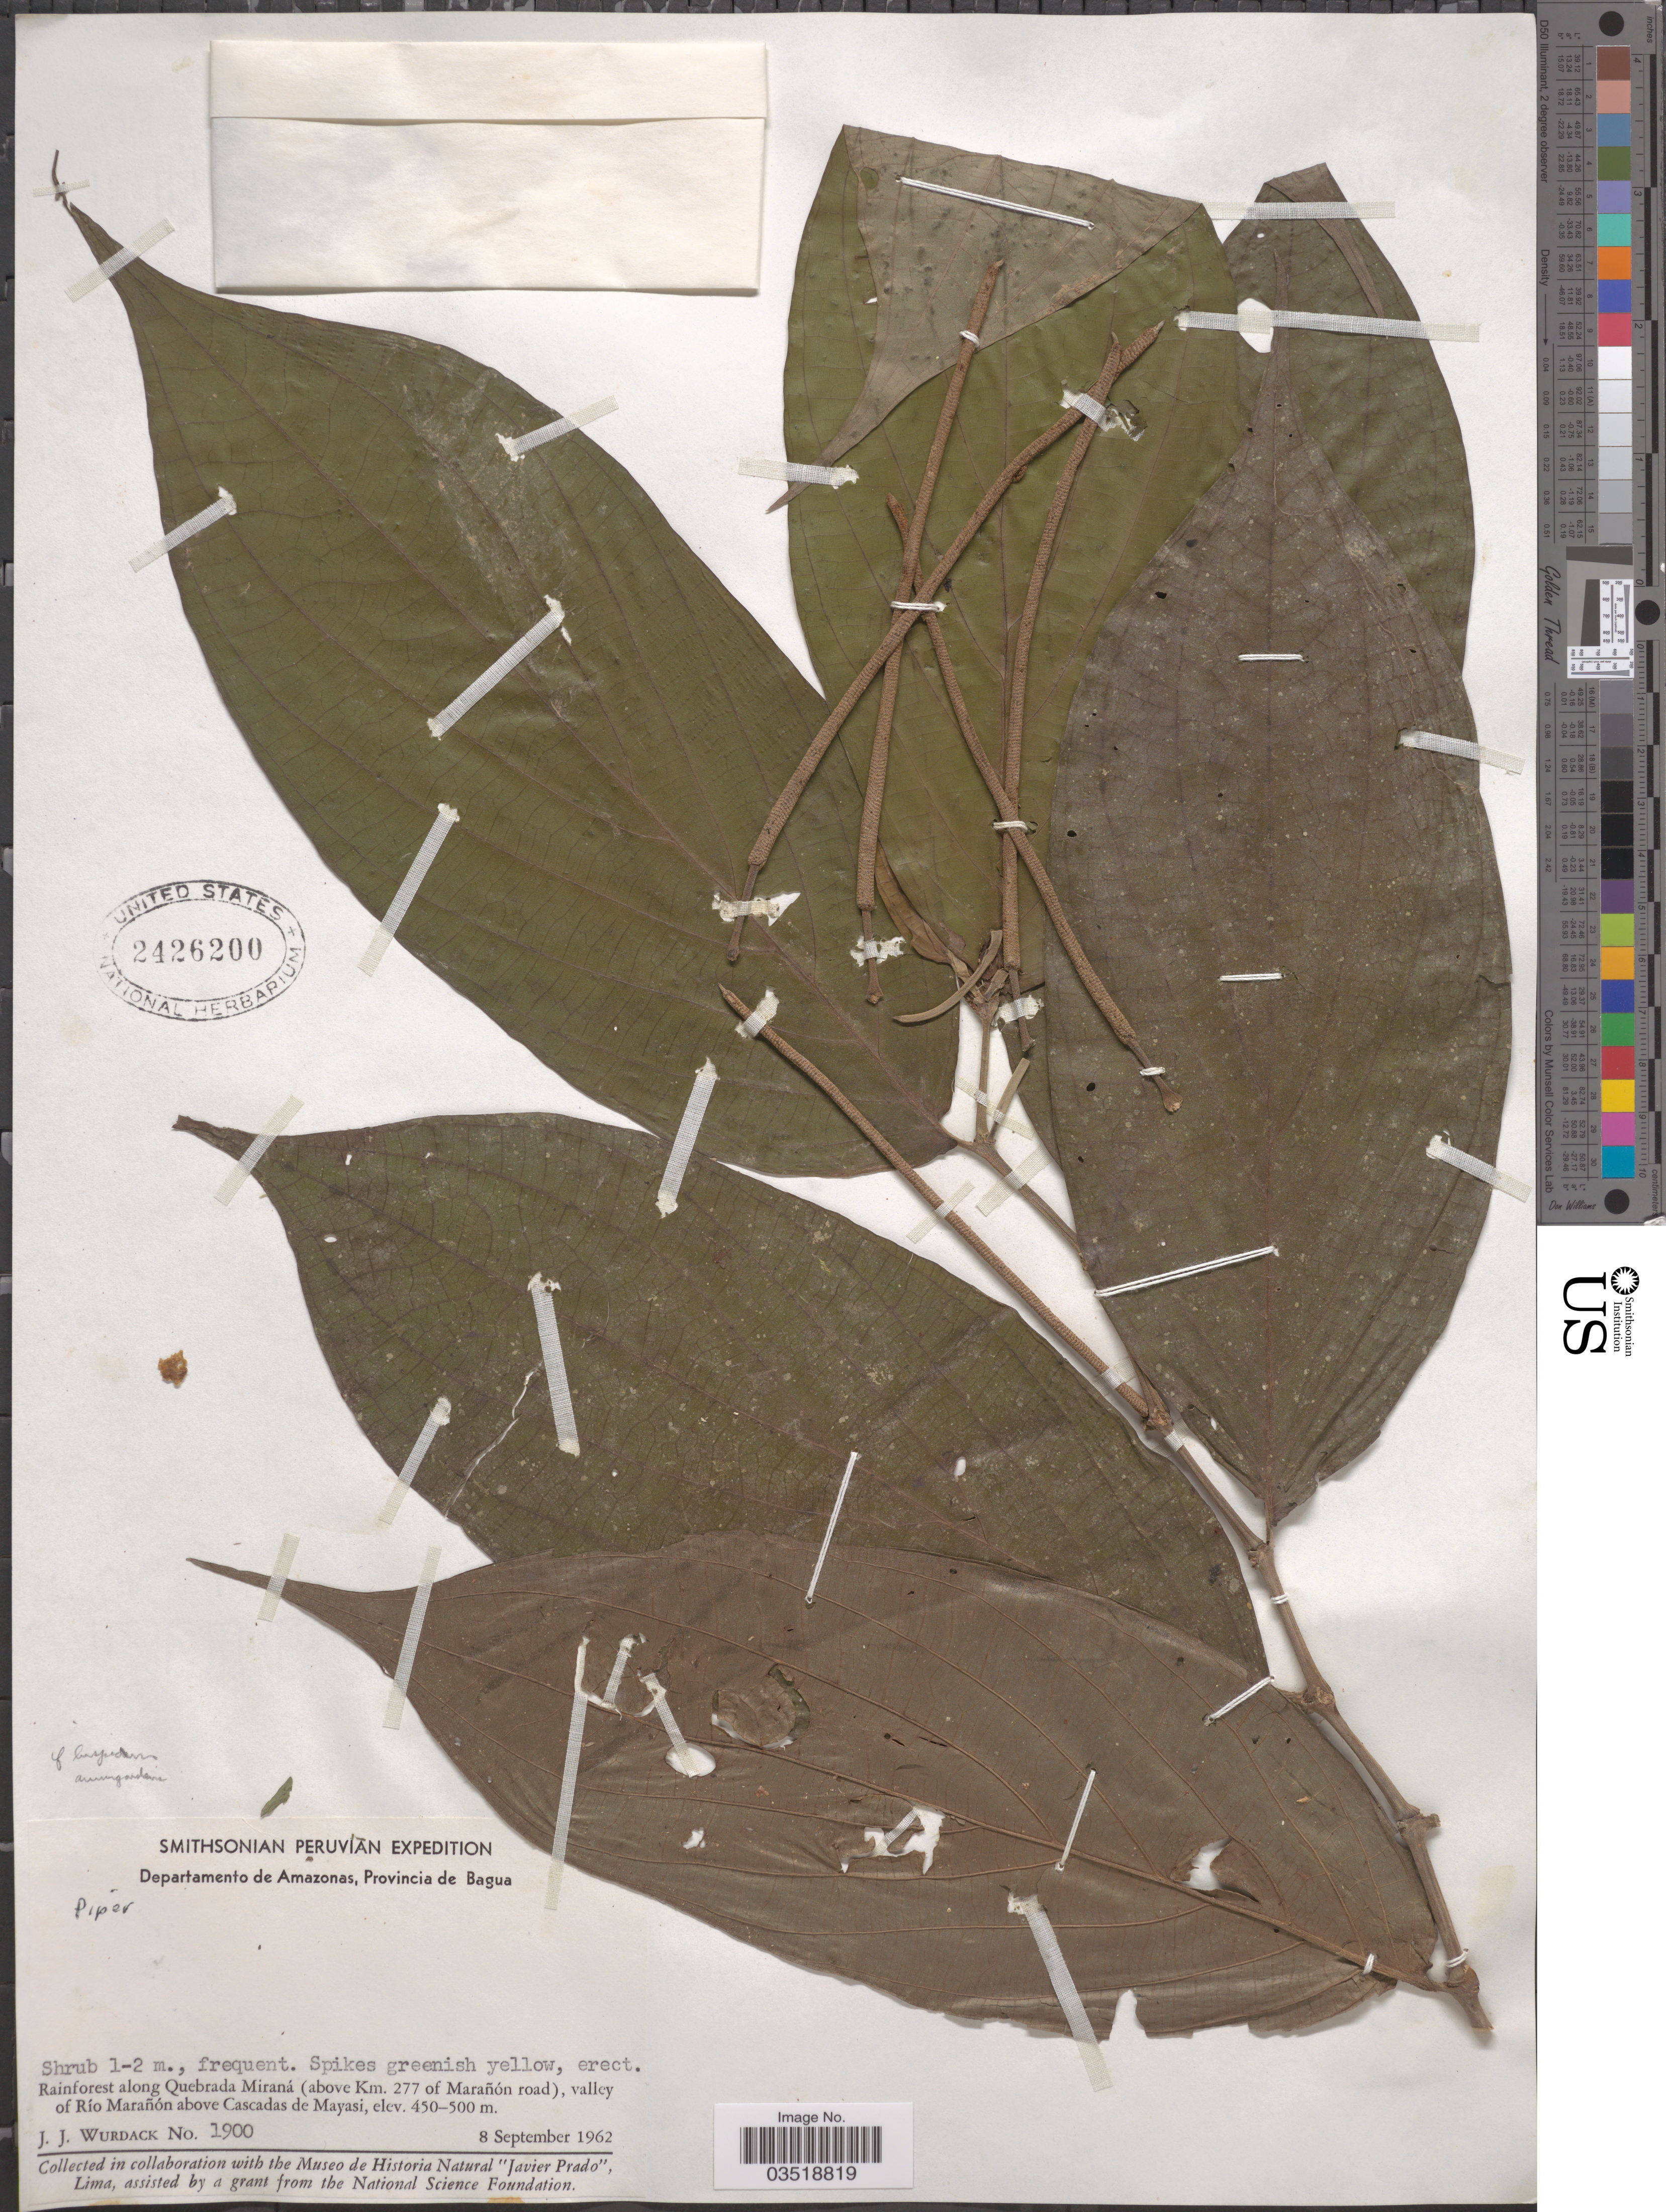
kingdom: Plantae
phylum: Tracheophyta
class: Magnoliopsida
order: Piperales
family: Piperaceae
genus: Piper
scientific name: Piper sp.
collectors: J. J. Wurdack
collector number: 1900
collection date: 1962-09-08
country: Peru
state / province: Amazonas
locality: Departamento de Amazonas, Provincia de Bagua. Rainforest along Quebrada Miraná (above Km. 277 of Marañón road), valley of Río Marañón above Cascadas de Mayasi.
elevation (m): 450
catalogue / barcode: US 2426200